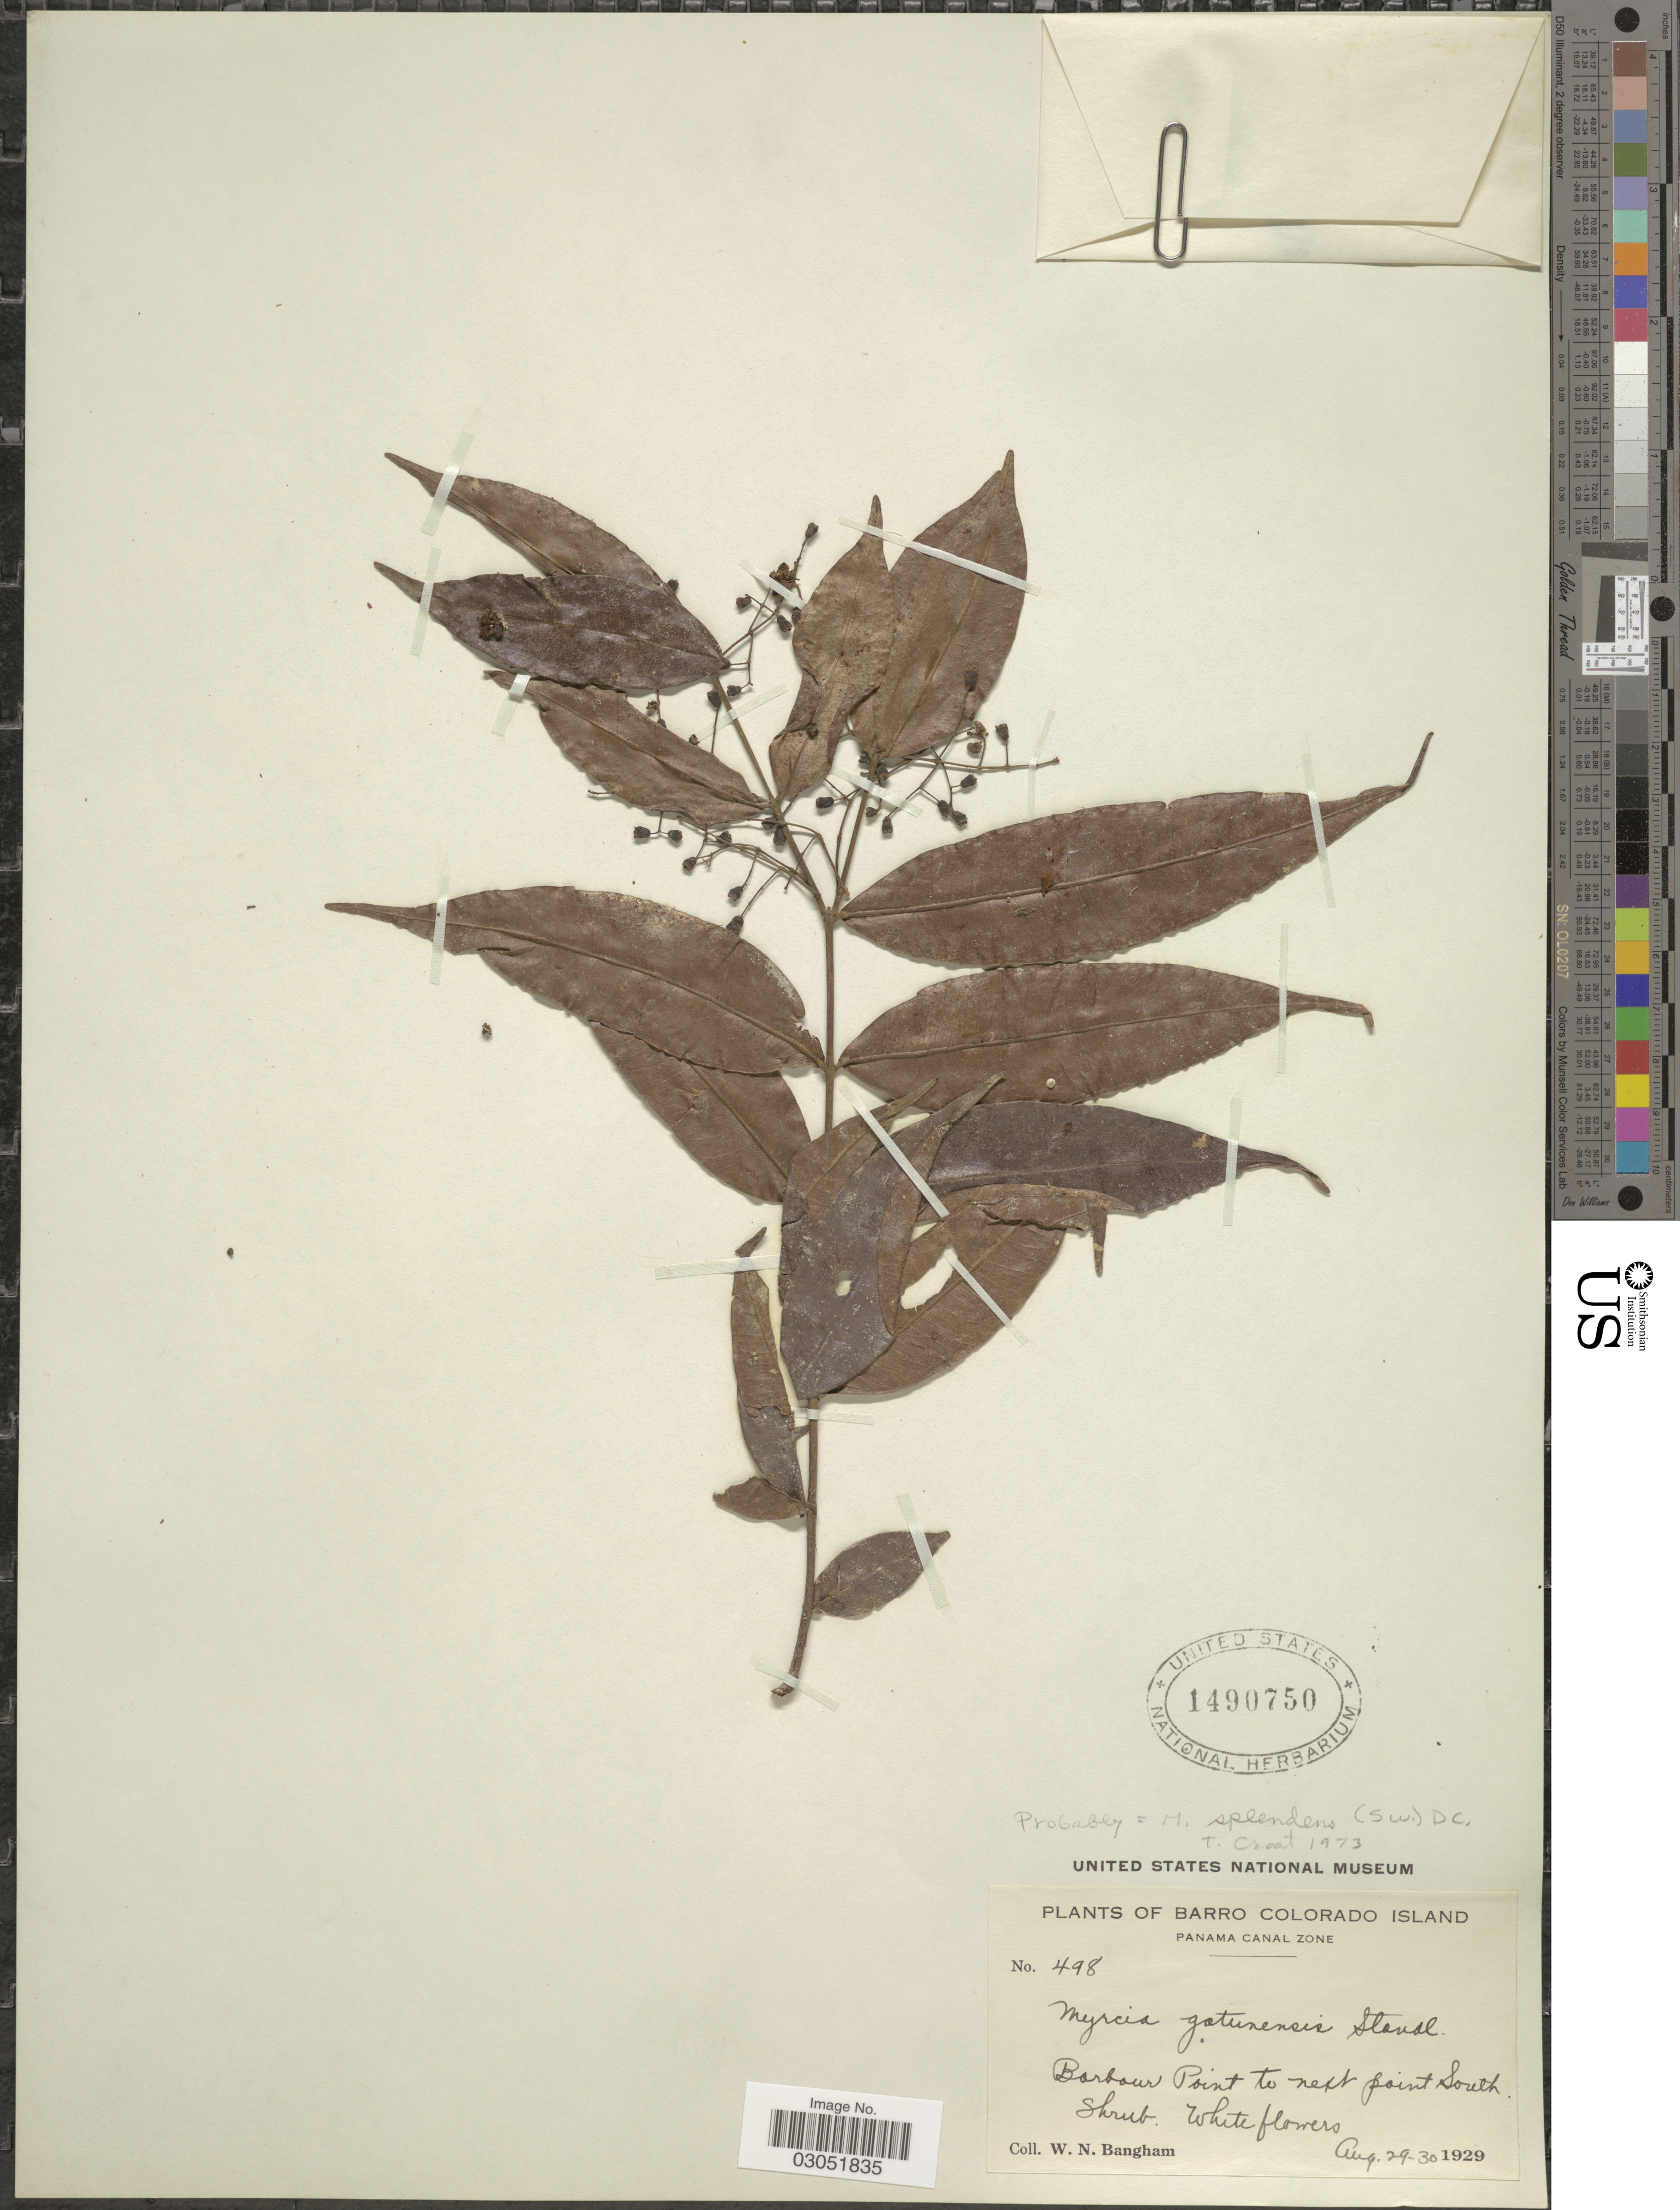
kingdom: Plantae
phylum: Tracheophyta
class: Magnoliopsida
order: Myrtales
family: Myrtaceae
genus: Myrcia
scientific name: Myrcia gatunensis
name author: Standl.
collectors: W. Bangham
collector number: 498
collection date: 1929-08-29/1929-08-30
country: Panama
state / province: Panamá Oeste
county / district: Canal Zone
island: Barro Colorado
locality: Barro Colorado Island. Panama Canal Zone. Barbour Point to next point South.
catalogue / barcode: US 1490750